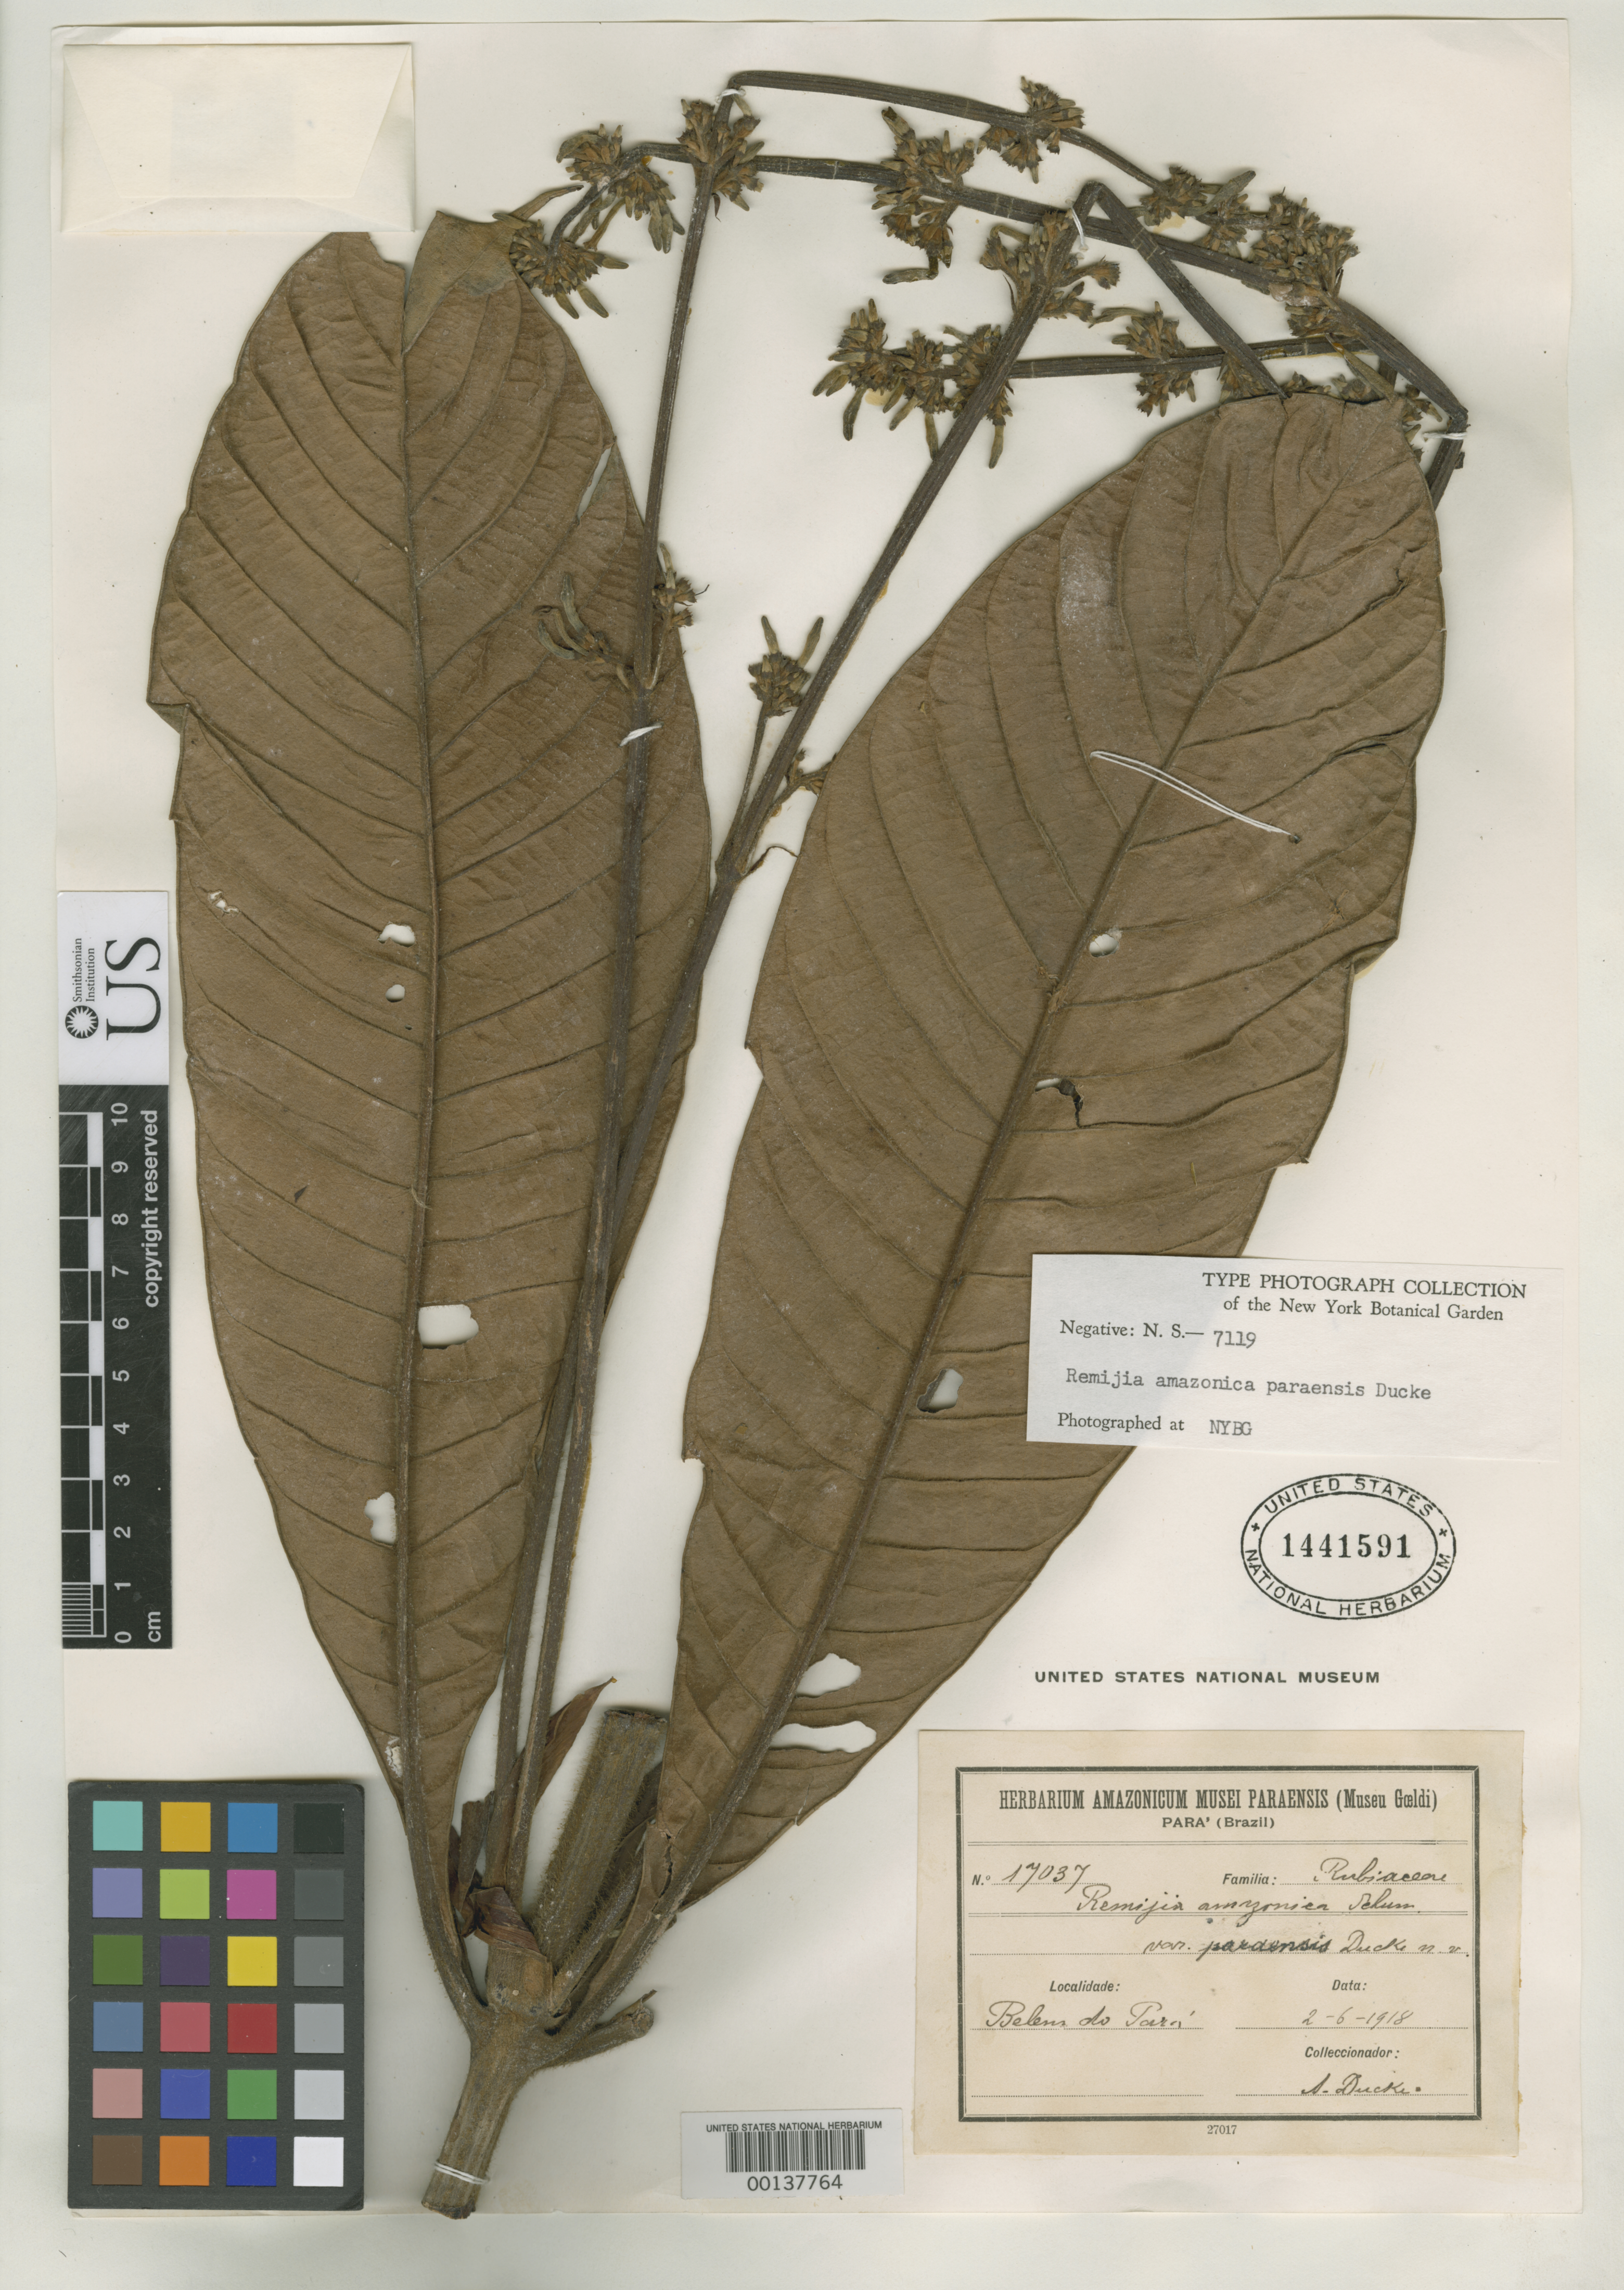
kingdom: Plantae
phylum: Tracheophyta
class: Magnoliopsida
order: Gentianales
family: Rubiaceae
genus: Remijia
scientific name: Remijia amazonica var. paraensis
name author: Ducke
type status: Isotype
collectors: A. Ducke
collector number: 17037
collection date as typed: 1918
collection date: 1918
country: Brazil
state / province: Pará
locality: Belem.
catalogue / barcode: US 1441591